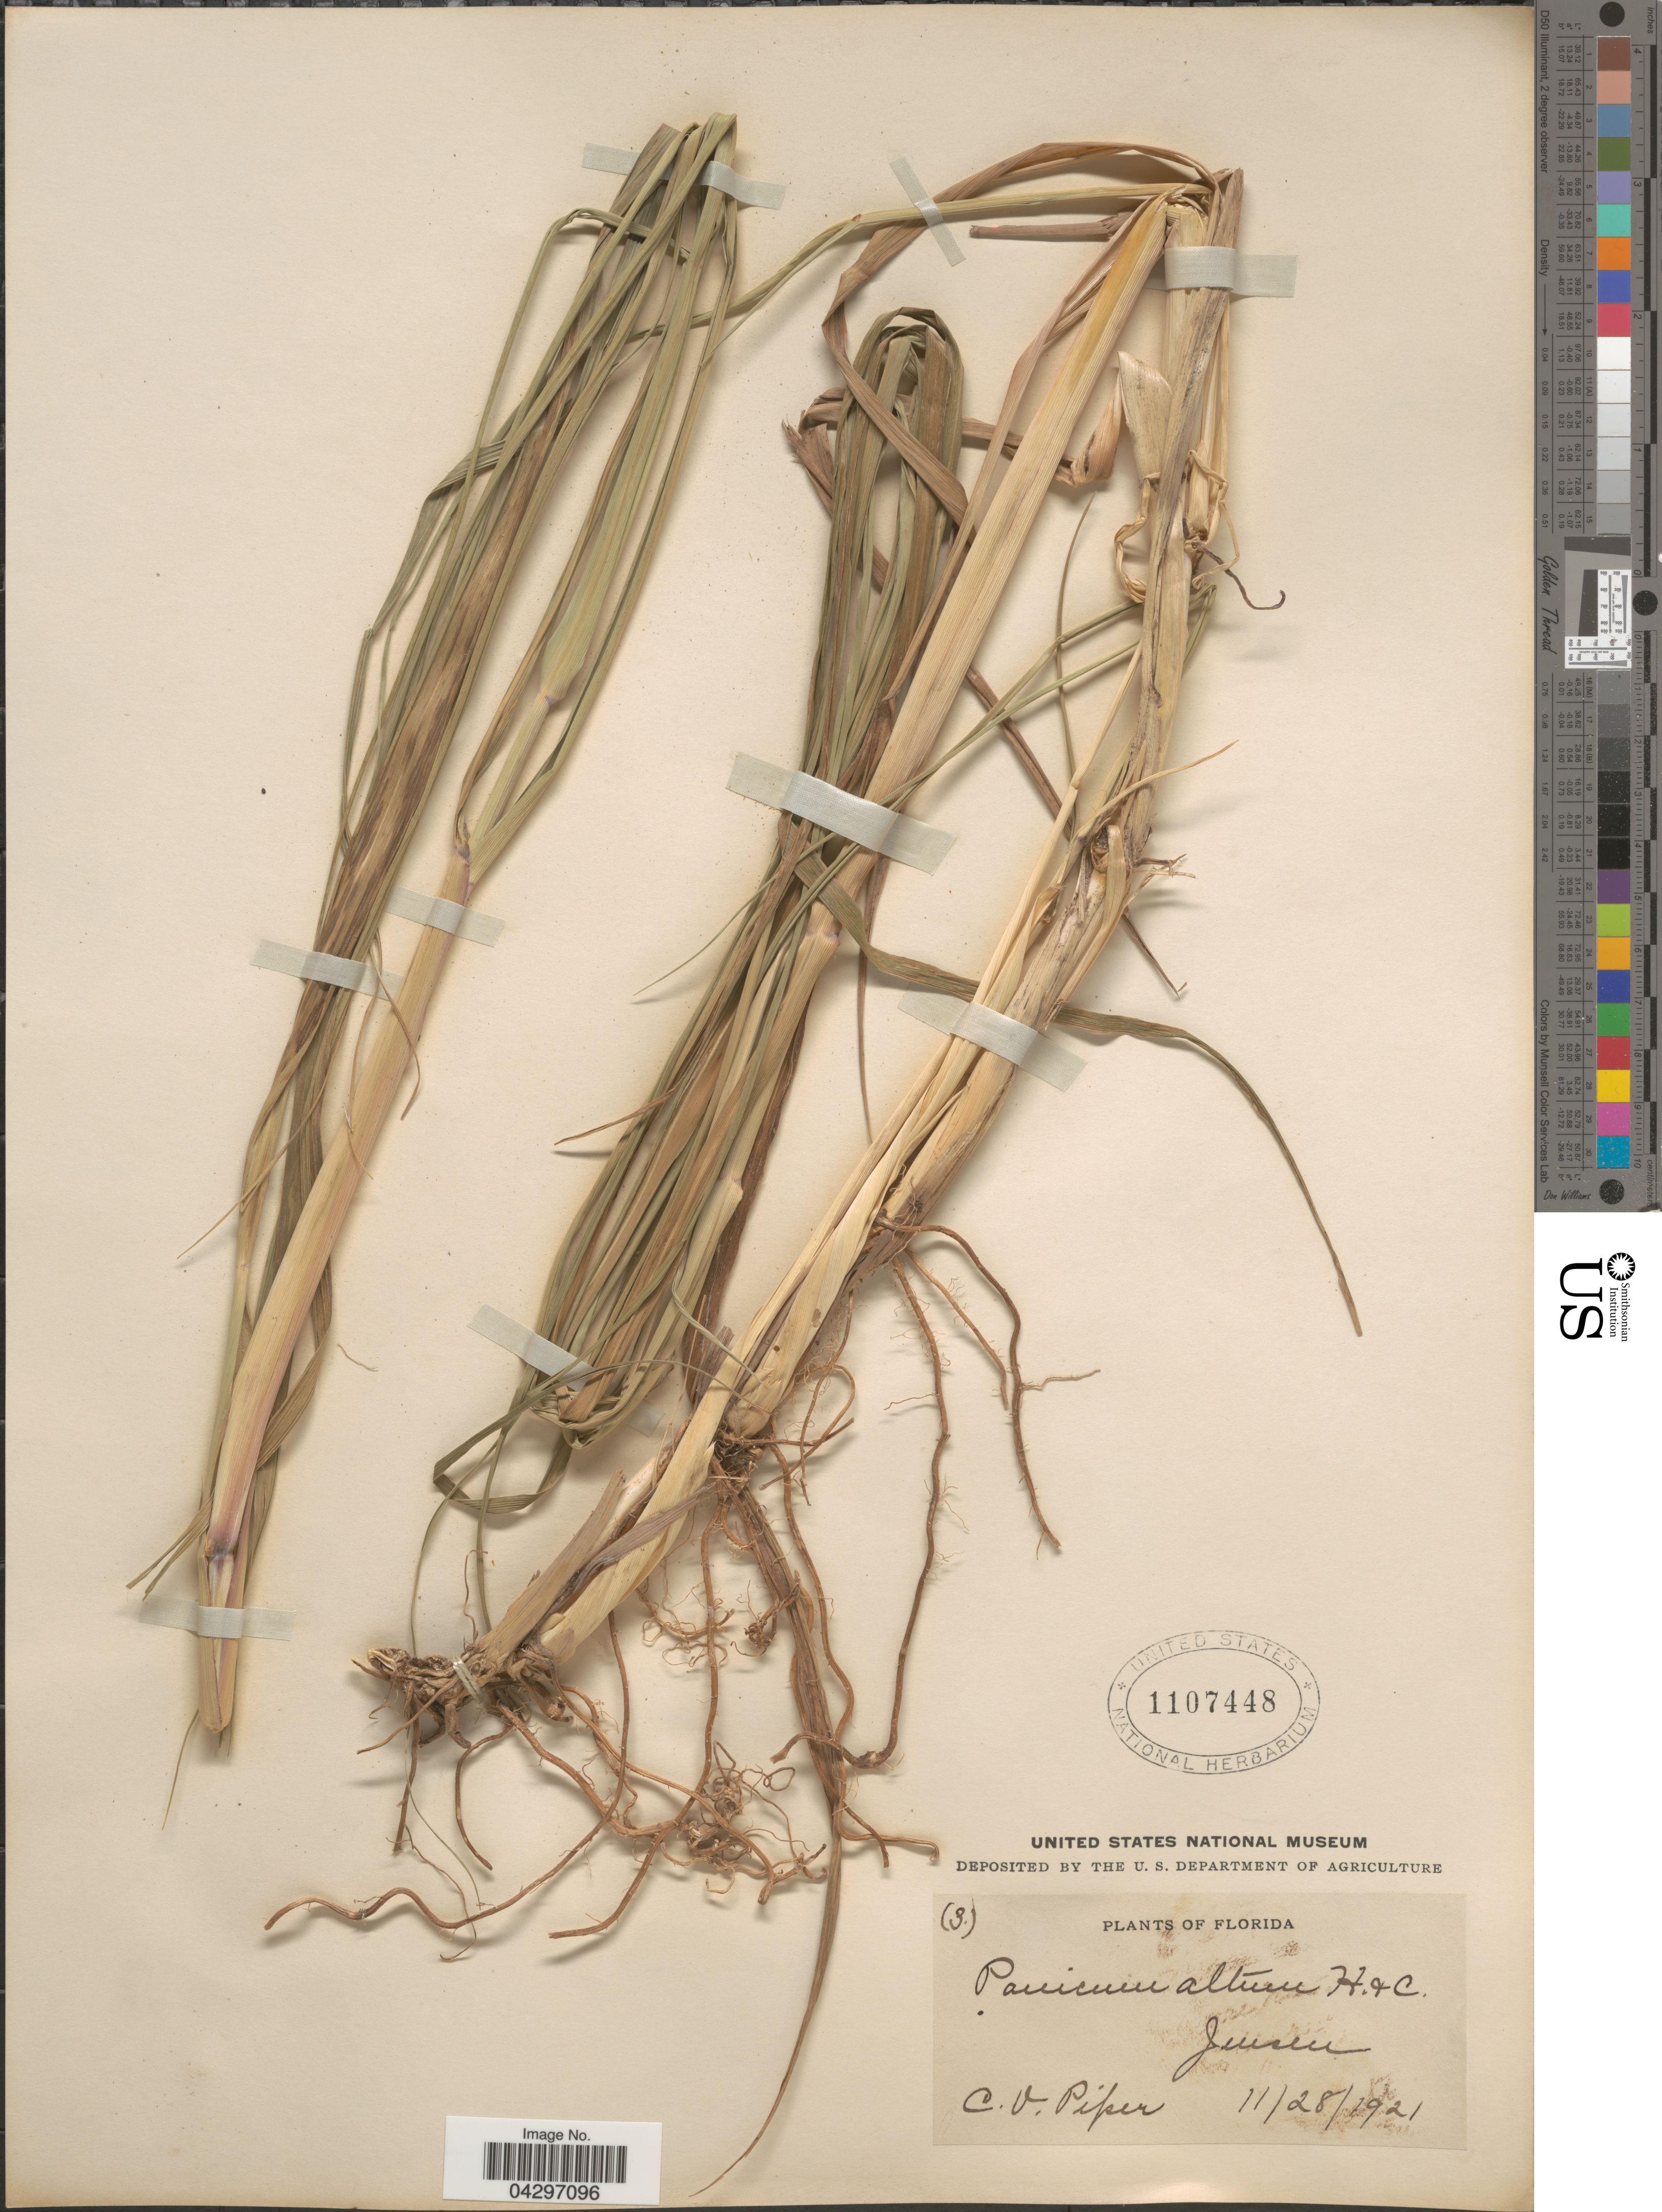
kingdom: Plantae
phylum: Tracheophyta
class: Liliopsida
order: Poales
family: Poaceae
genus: Panicum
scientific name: Panicum amarum var. amarulum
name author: (Hitchc. & Chase) Freckmann & Lelong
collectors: C. V. Piper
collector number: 3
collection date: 1921-11-28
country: United States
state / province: Florida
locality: Jensen.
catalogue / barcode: US 1107448